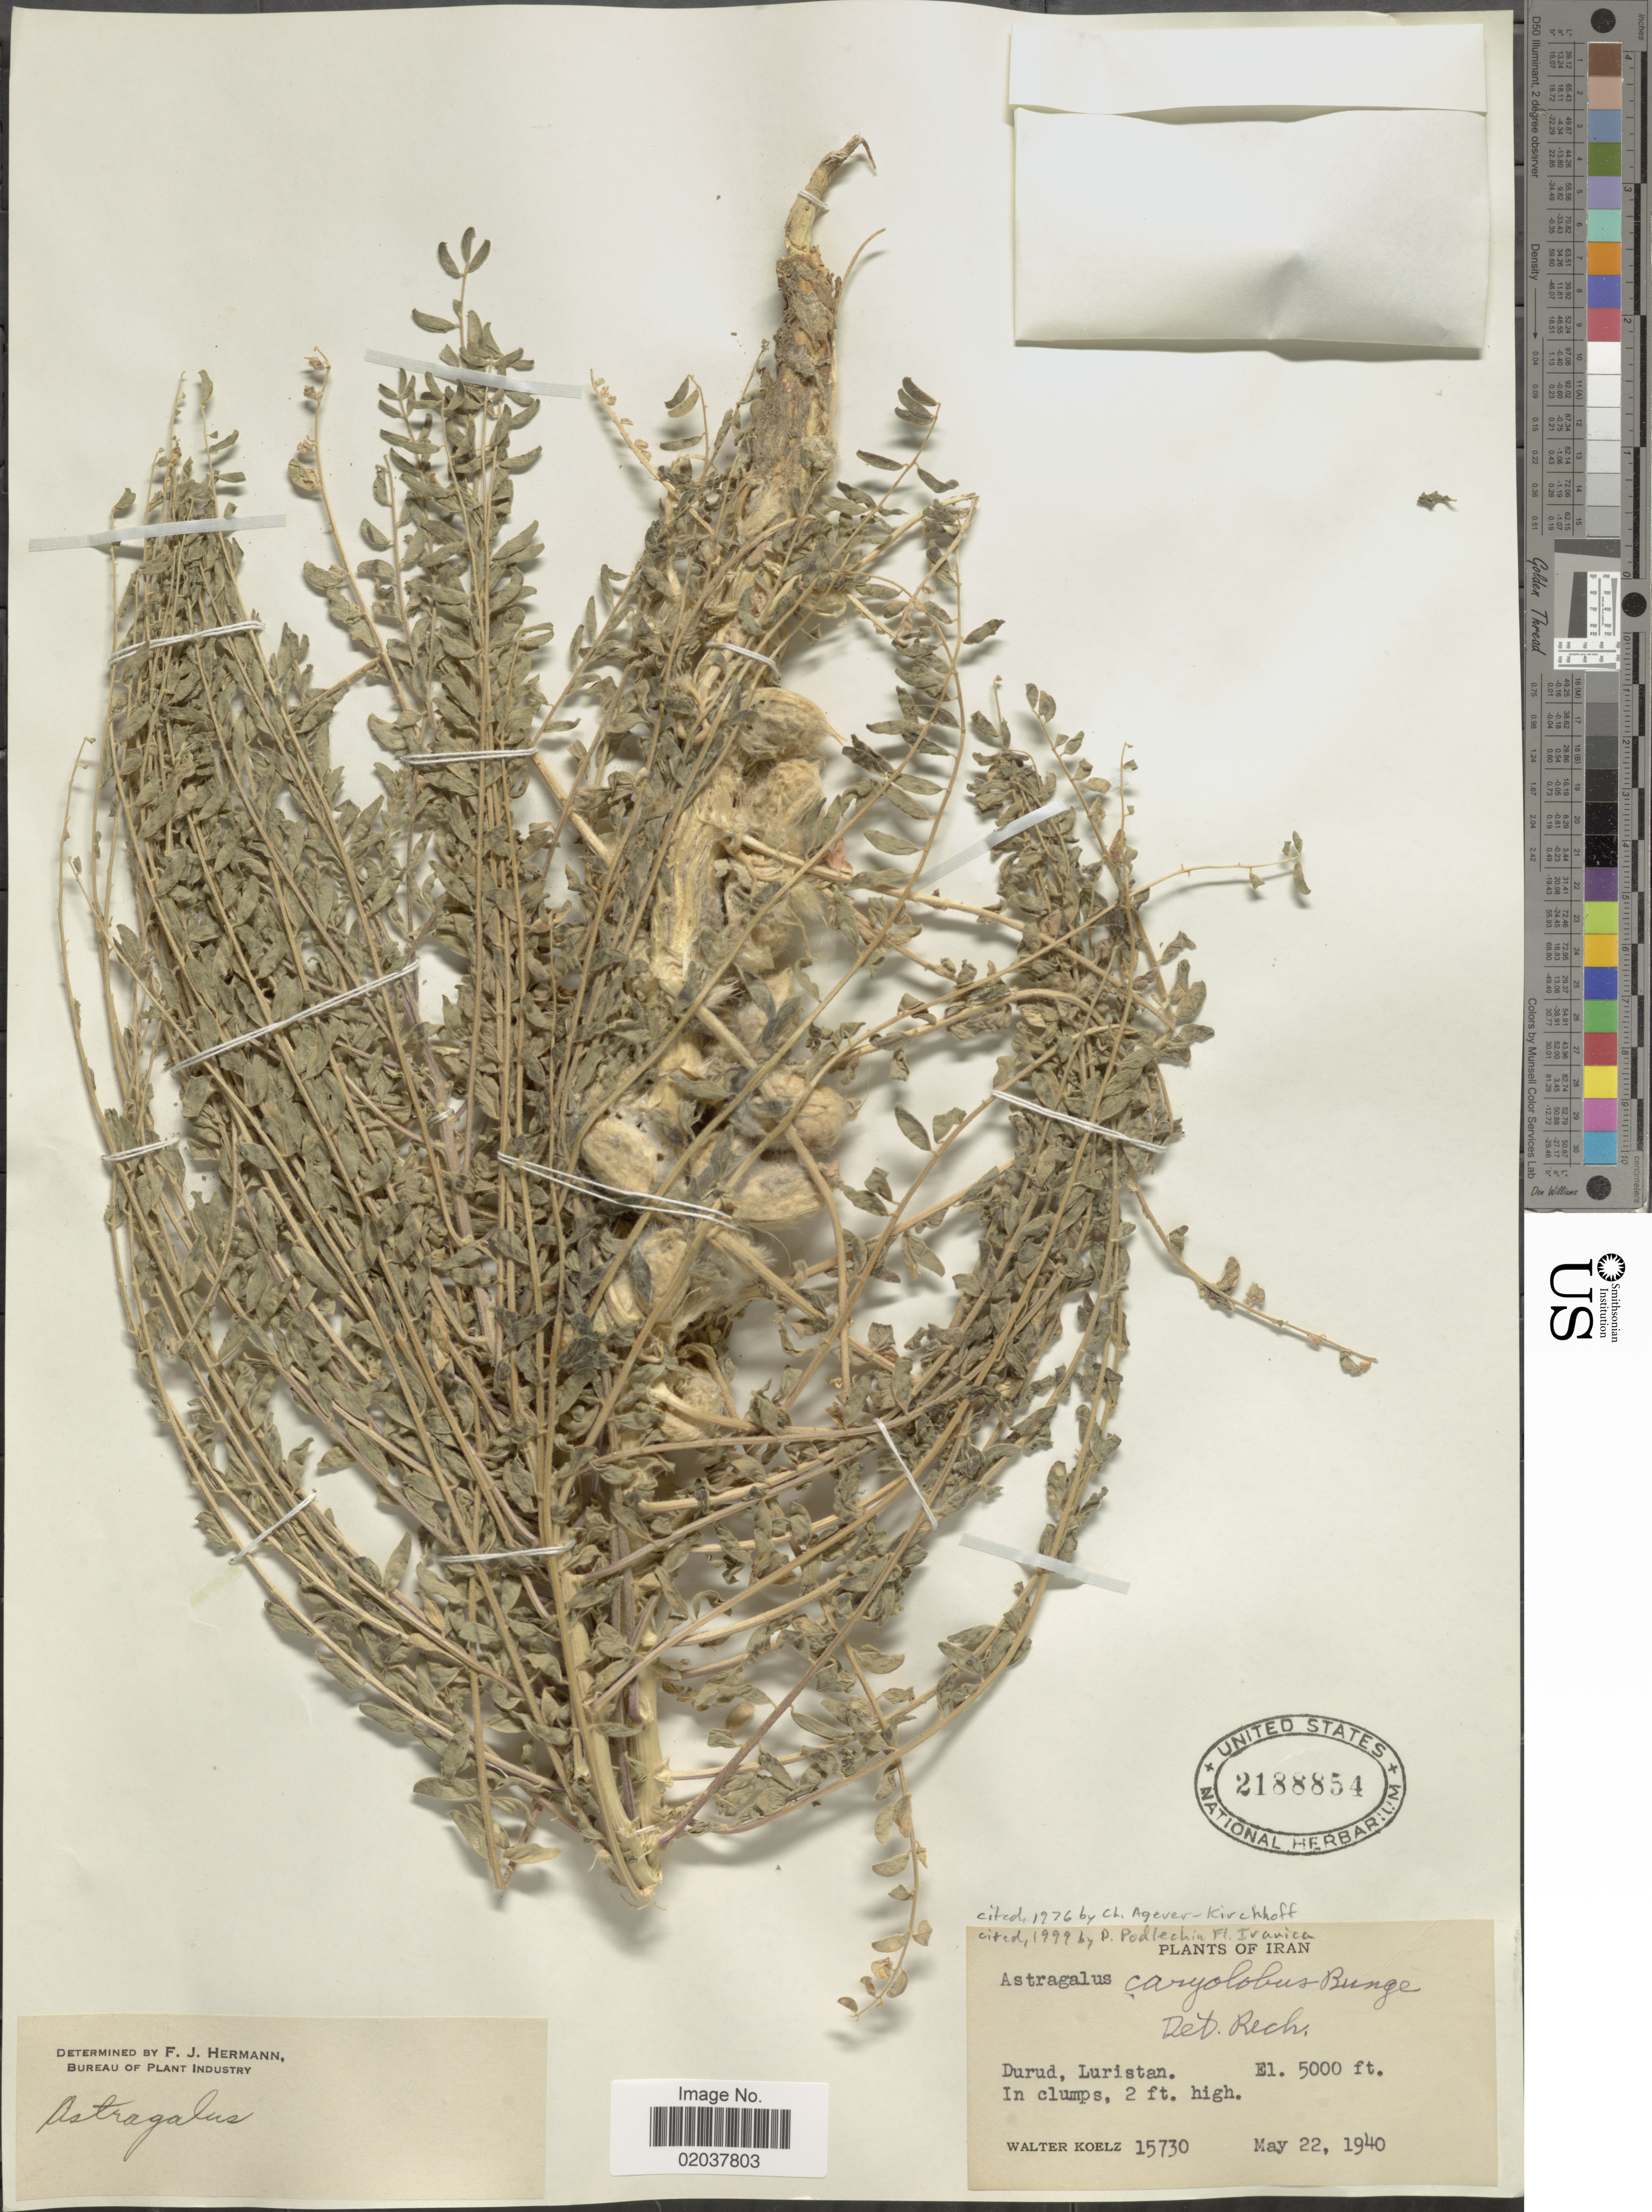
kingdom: Plantae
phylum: Tracheophyta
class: Magnoliopsida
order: Fabales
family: Fabaceae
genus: Astragalus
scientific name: Astragalus caryolobus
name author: Bunge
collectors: W. N. Koelz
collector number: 15730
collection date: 1940-05-22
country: Iran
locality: Darud, Luristan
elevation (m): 1524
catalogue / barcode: US 2188854